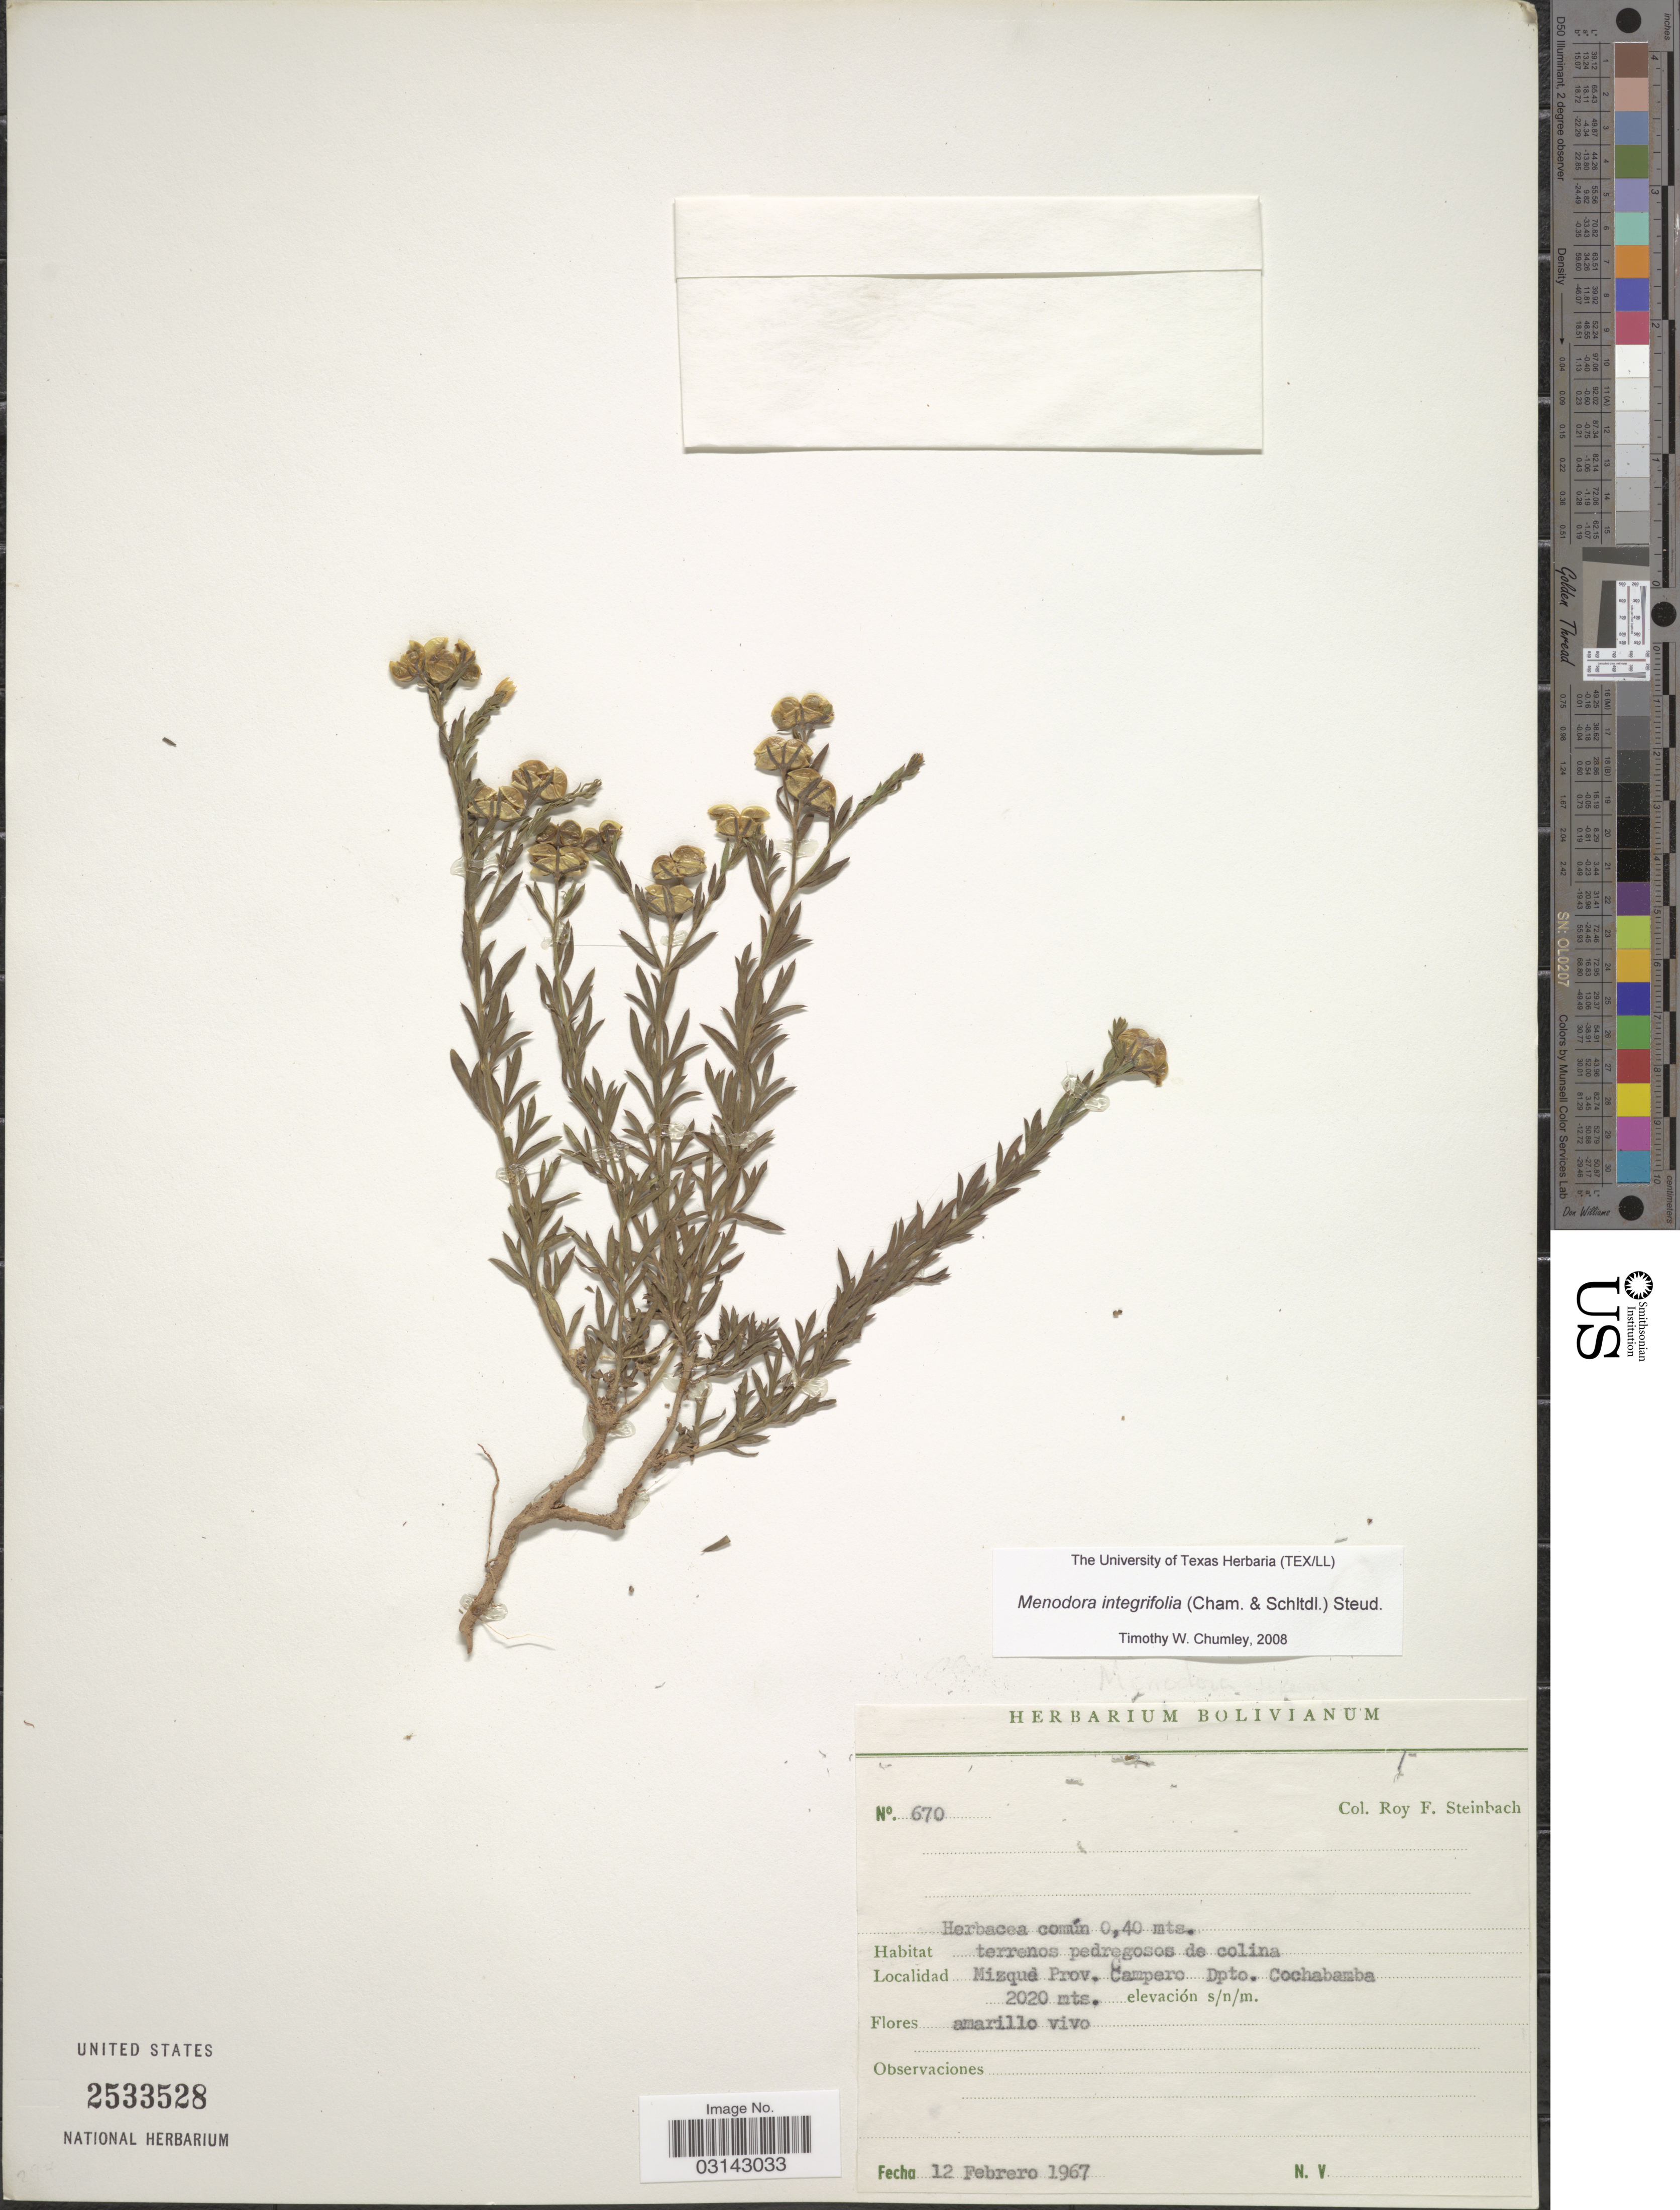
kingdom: Plantae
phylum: Tracheophyta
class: Magnoliopsida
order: Lamiales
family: Oleaceae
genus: Menodora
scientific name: Menodora integrifolia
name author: (Cham. & Schltdl.) Steud.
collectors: R. F. Steinbach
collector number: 670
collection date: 1967-02-12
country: Bolivia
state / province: Cochabamba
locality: Mizqué. Prov. Campero. Dpto. Cochabamba.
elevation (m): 2020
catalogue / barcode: US 2533528